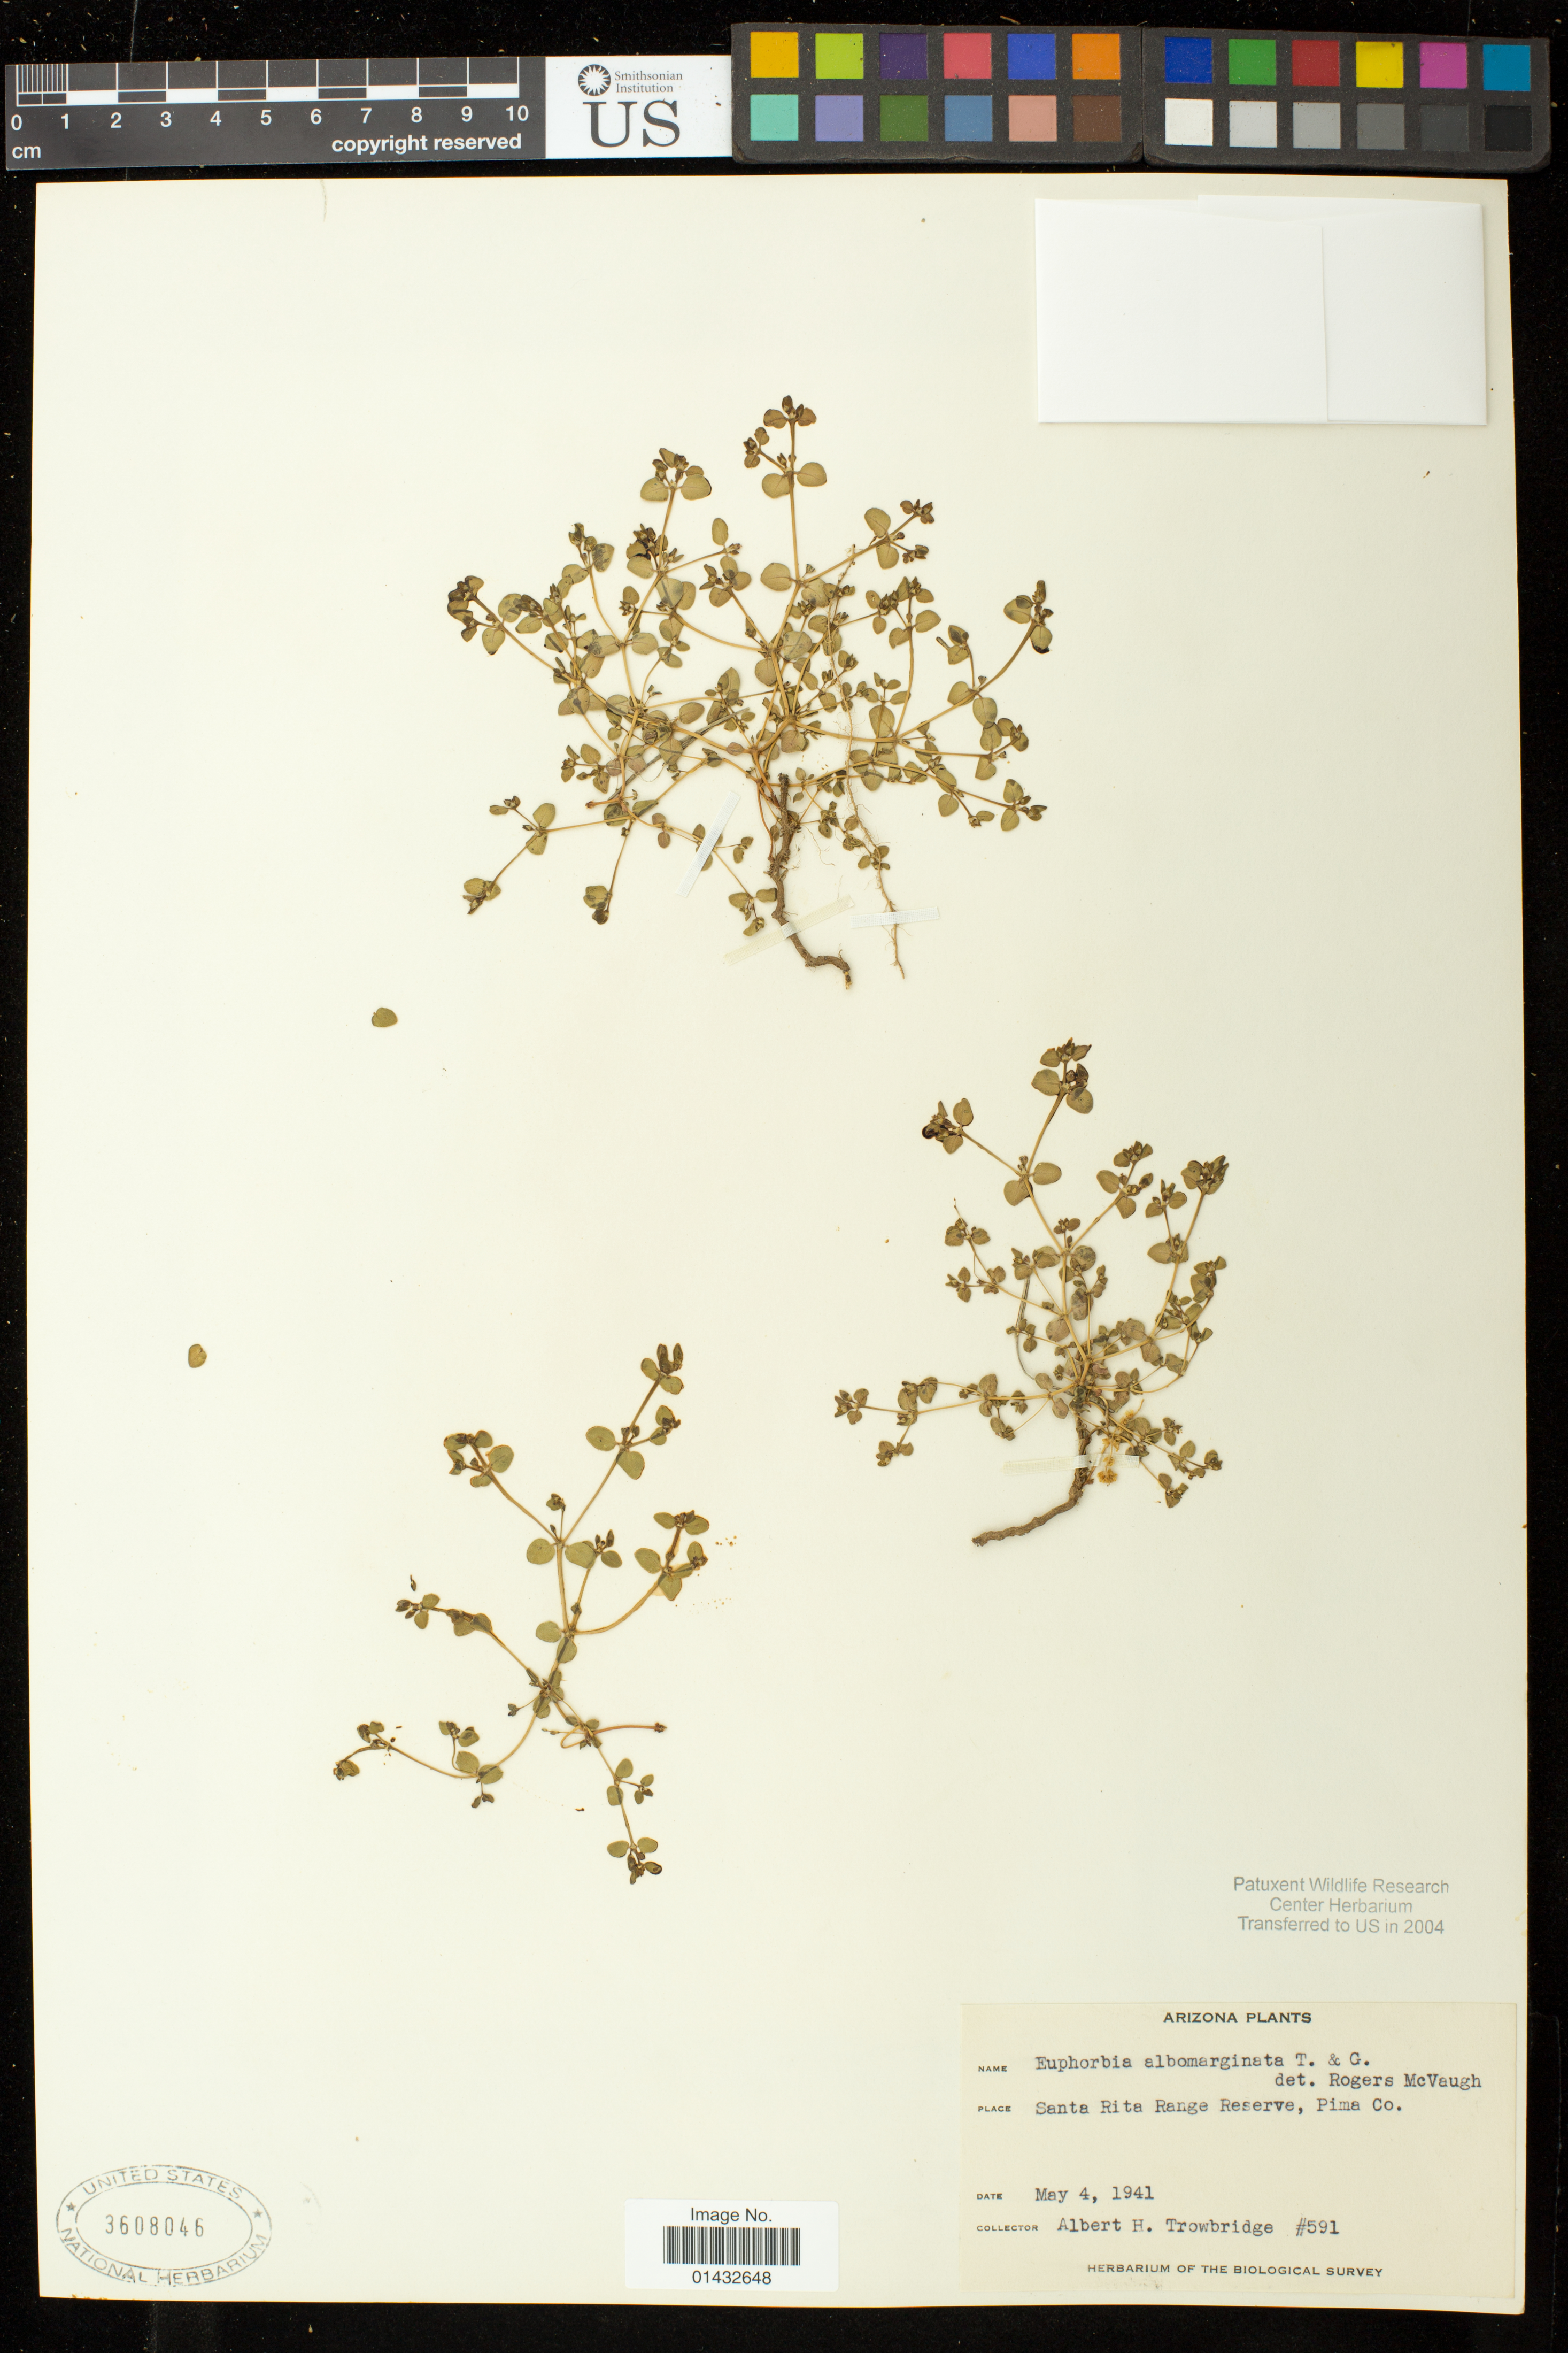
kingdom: Plantae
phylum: Tracheophyta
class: Magnoliopsida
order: Malpighiales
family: Euphorbiaceae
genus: Euphorbia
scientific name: Euphorbia albomarginata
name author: Torr. & A. Gray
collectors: A. H. Trowbridge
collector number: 591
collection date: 1941-05-04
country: United States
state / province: Arizona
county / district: Pima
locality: Santa Rita Range Reserve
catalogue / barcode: US 3608046